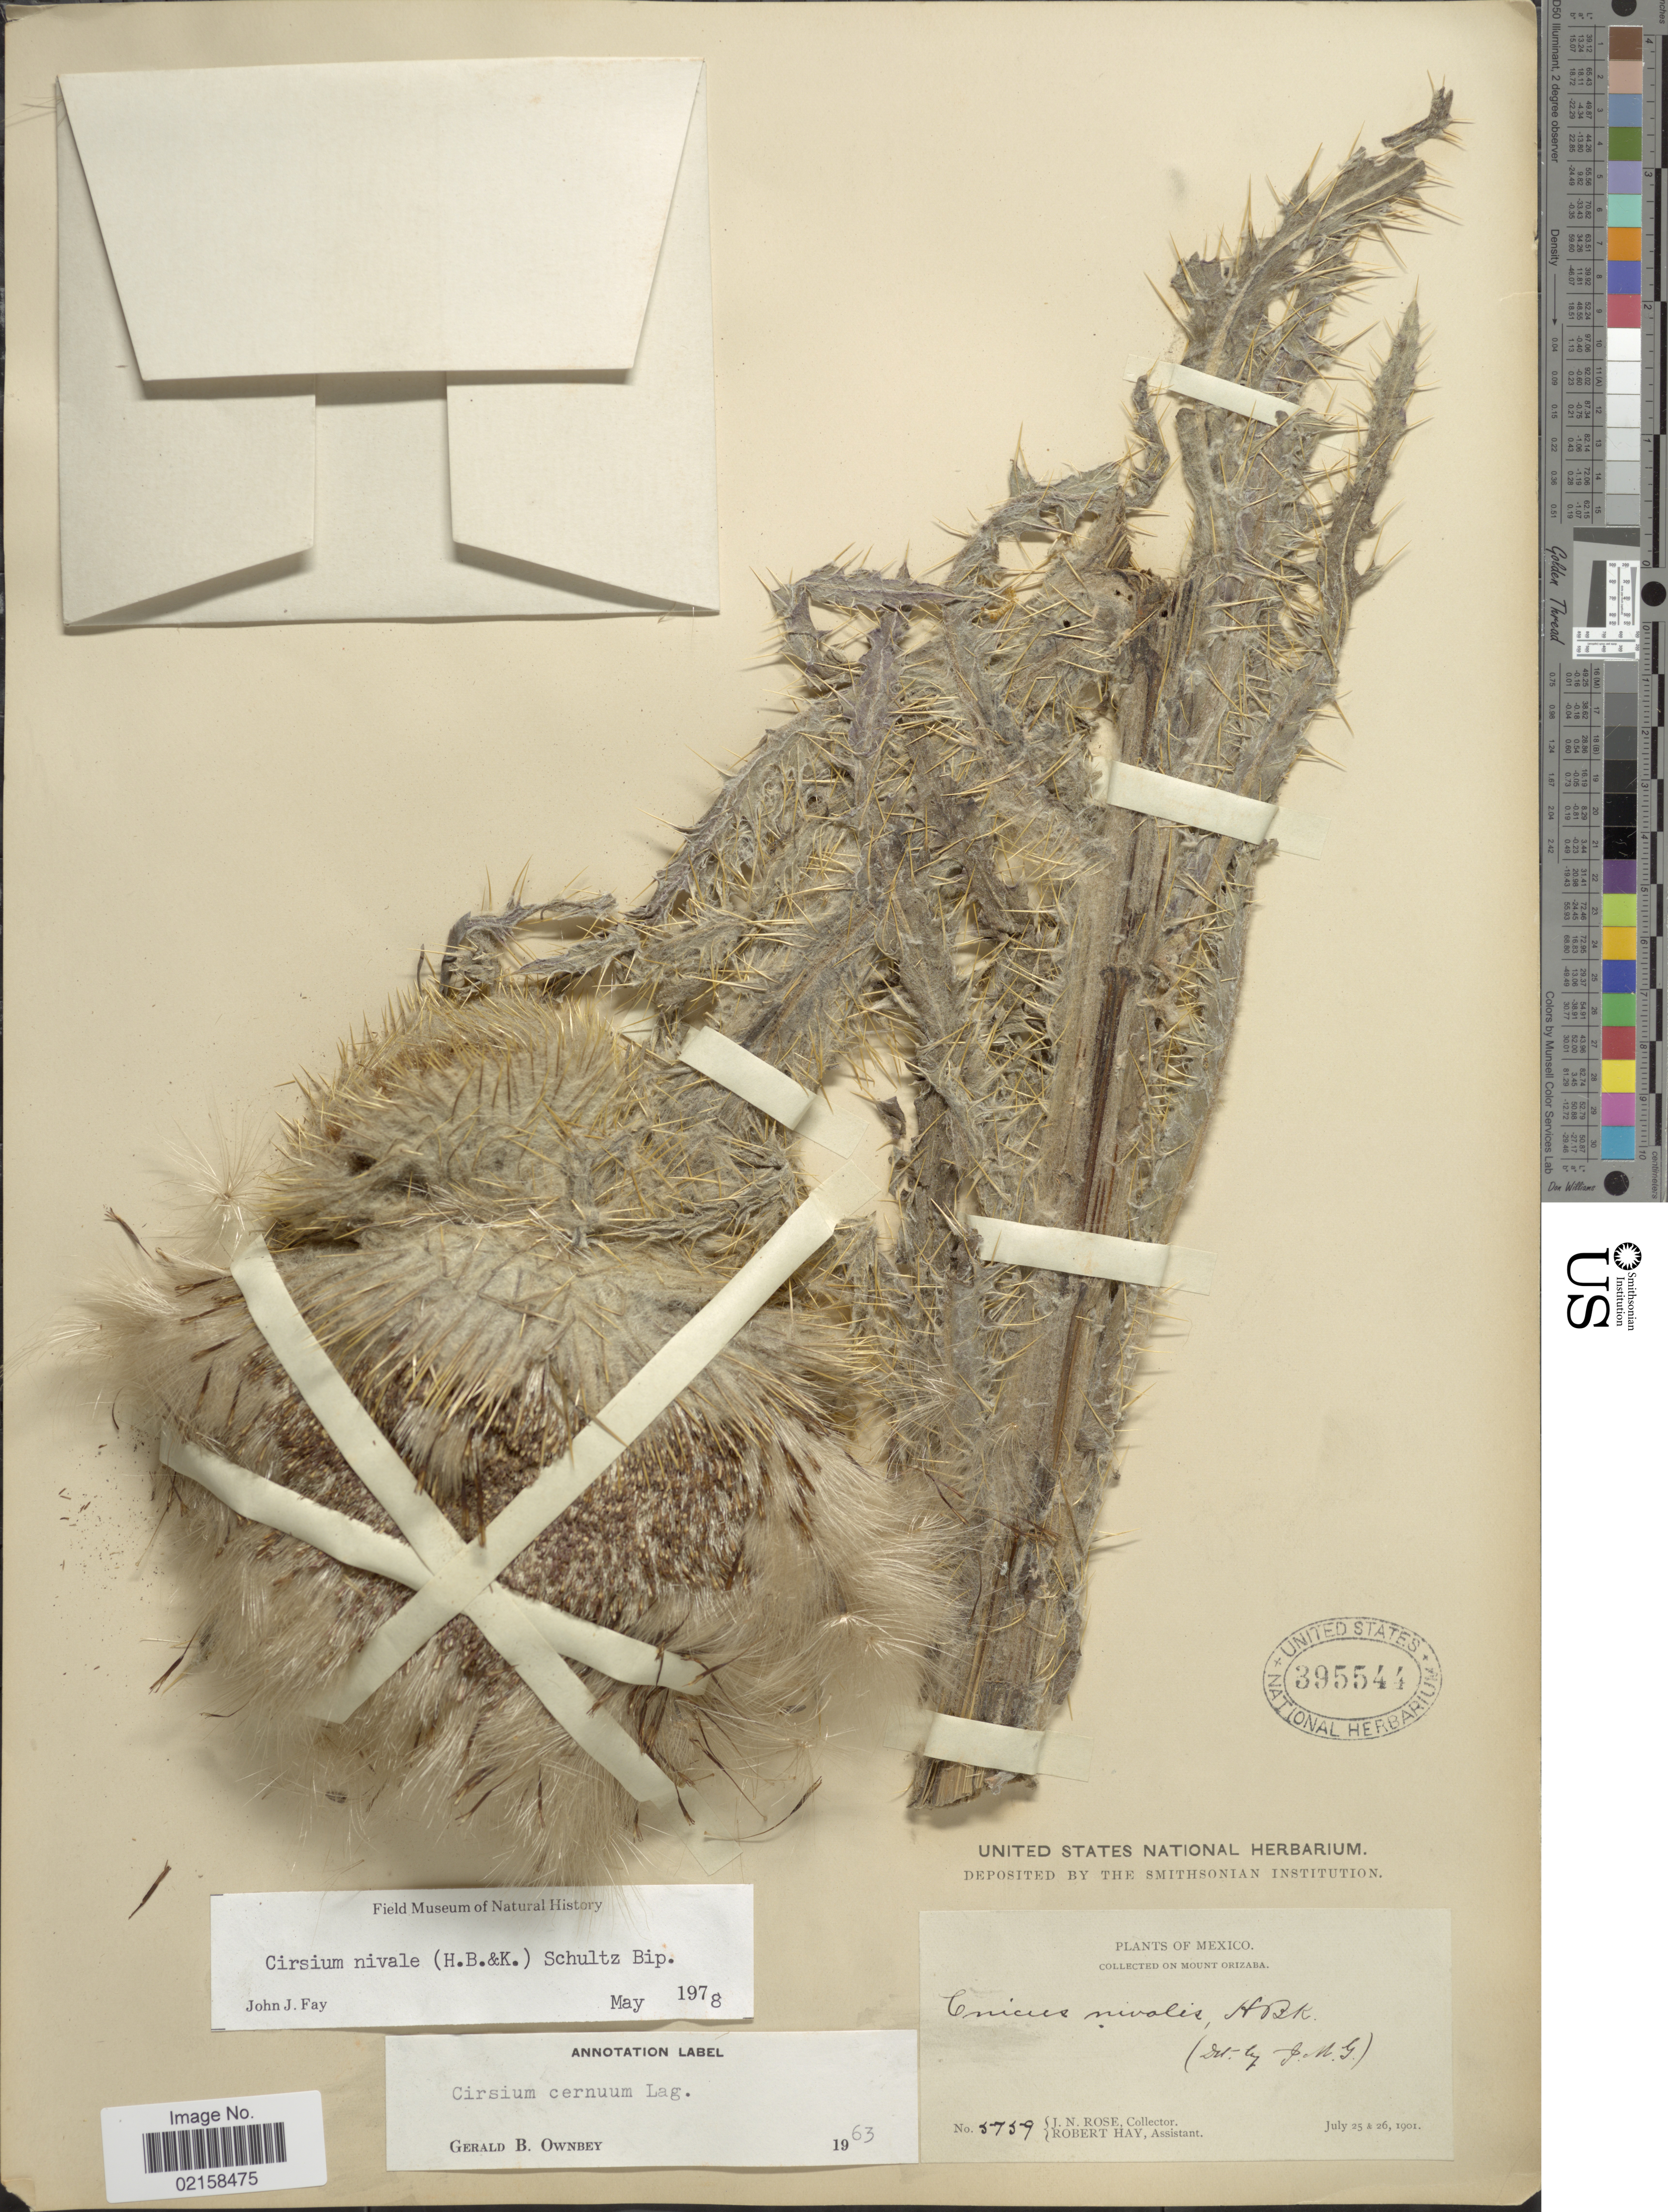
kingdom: Plantae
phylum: Tracheophyta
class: Magnoliopsida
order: Asterales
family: Asteraceae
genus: Cirsium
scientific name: Cirsium nivale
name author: (Kunth) F. Dietr.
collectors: J. N. Rose & R. Hay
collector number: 5759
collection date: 1901-07-25/1901-07-26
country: Mexico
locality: On Mount Orizaba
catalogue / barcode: US 395544